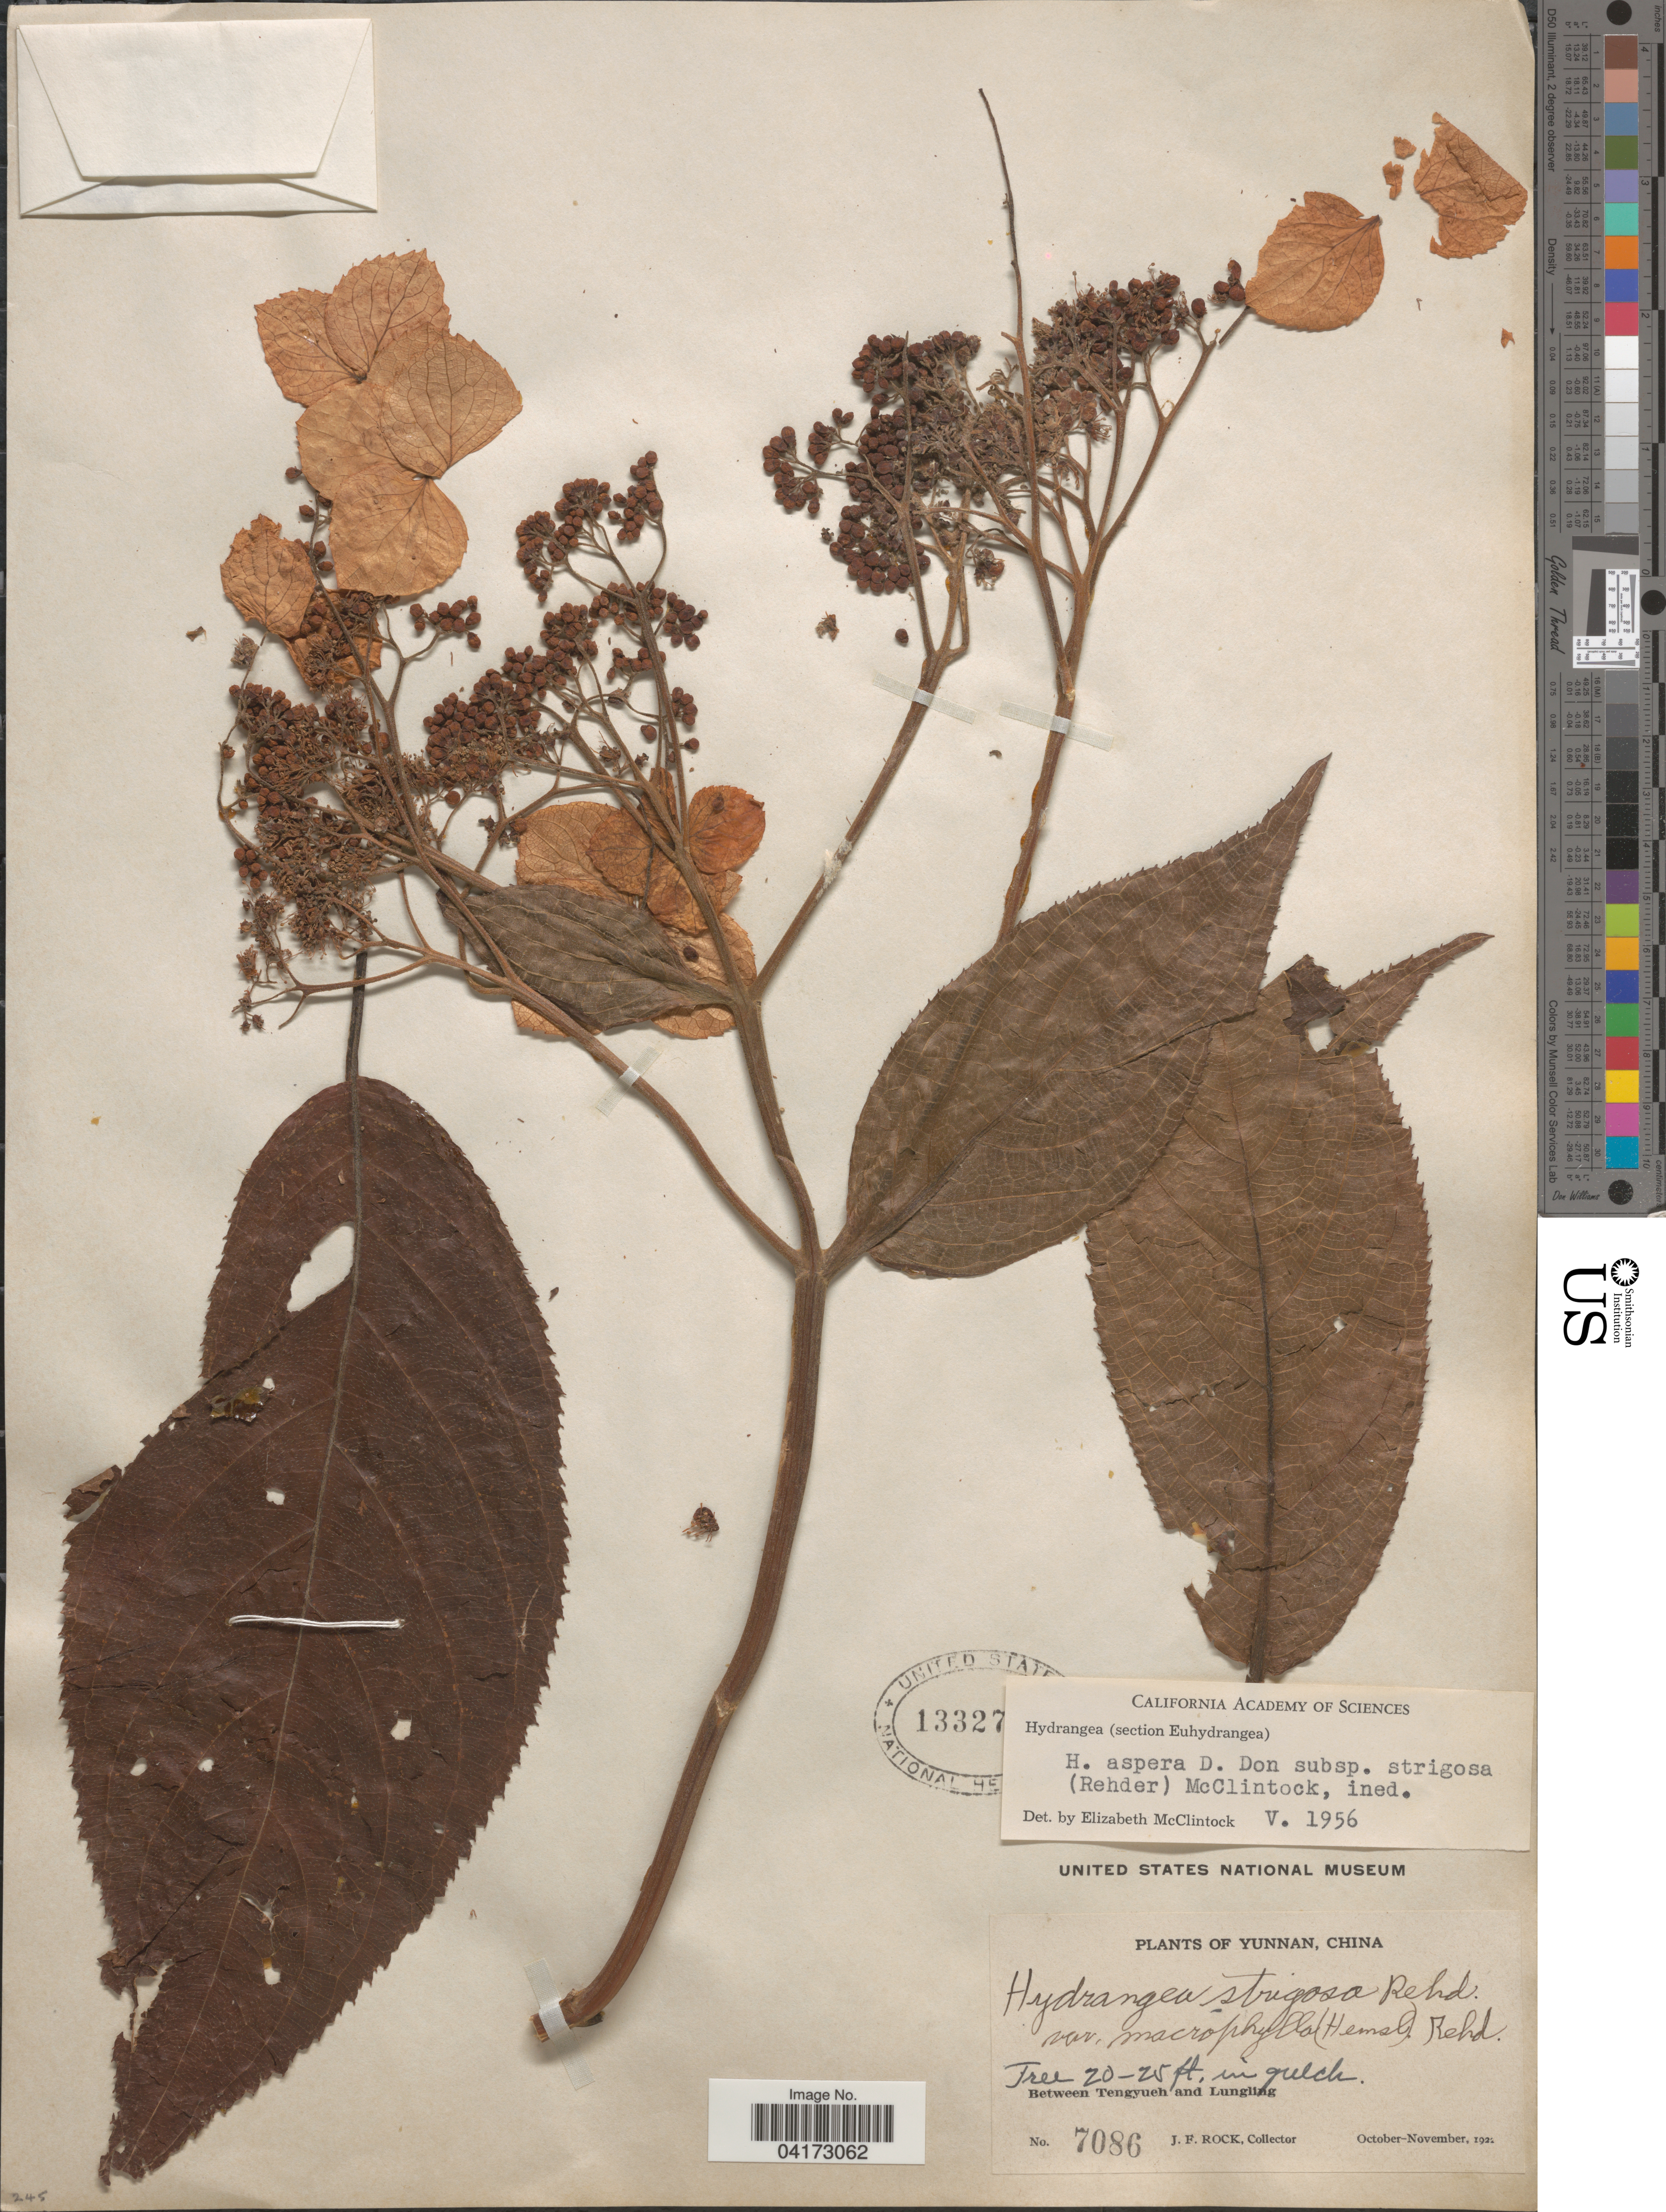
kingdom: Plantae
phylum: Tracheophyta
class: Magnoliopsida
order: Cornales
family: Hydrangeaceae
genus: Hydrangea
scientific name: Hydrangea aspera subsp. strigosa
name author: (Rehder) E. M. McClint.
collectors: J. Rock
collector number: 7086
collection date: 1922-10/1922-11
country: China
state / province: Yunnan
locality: Between Tengyueh and Lungling.